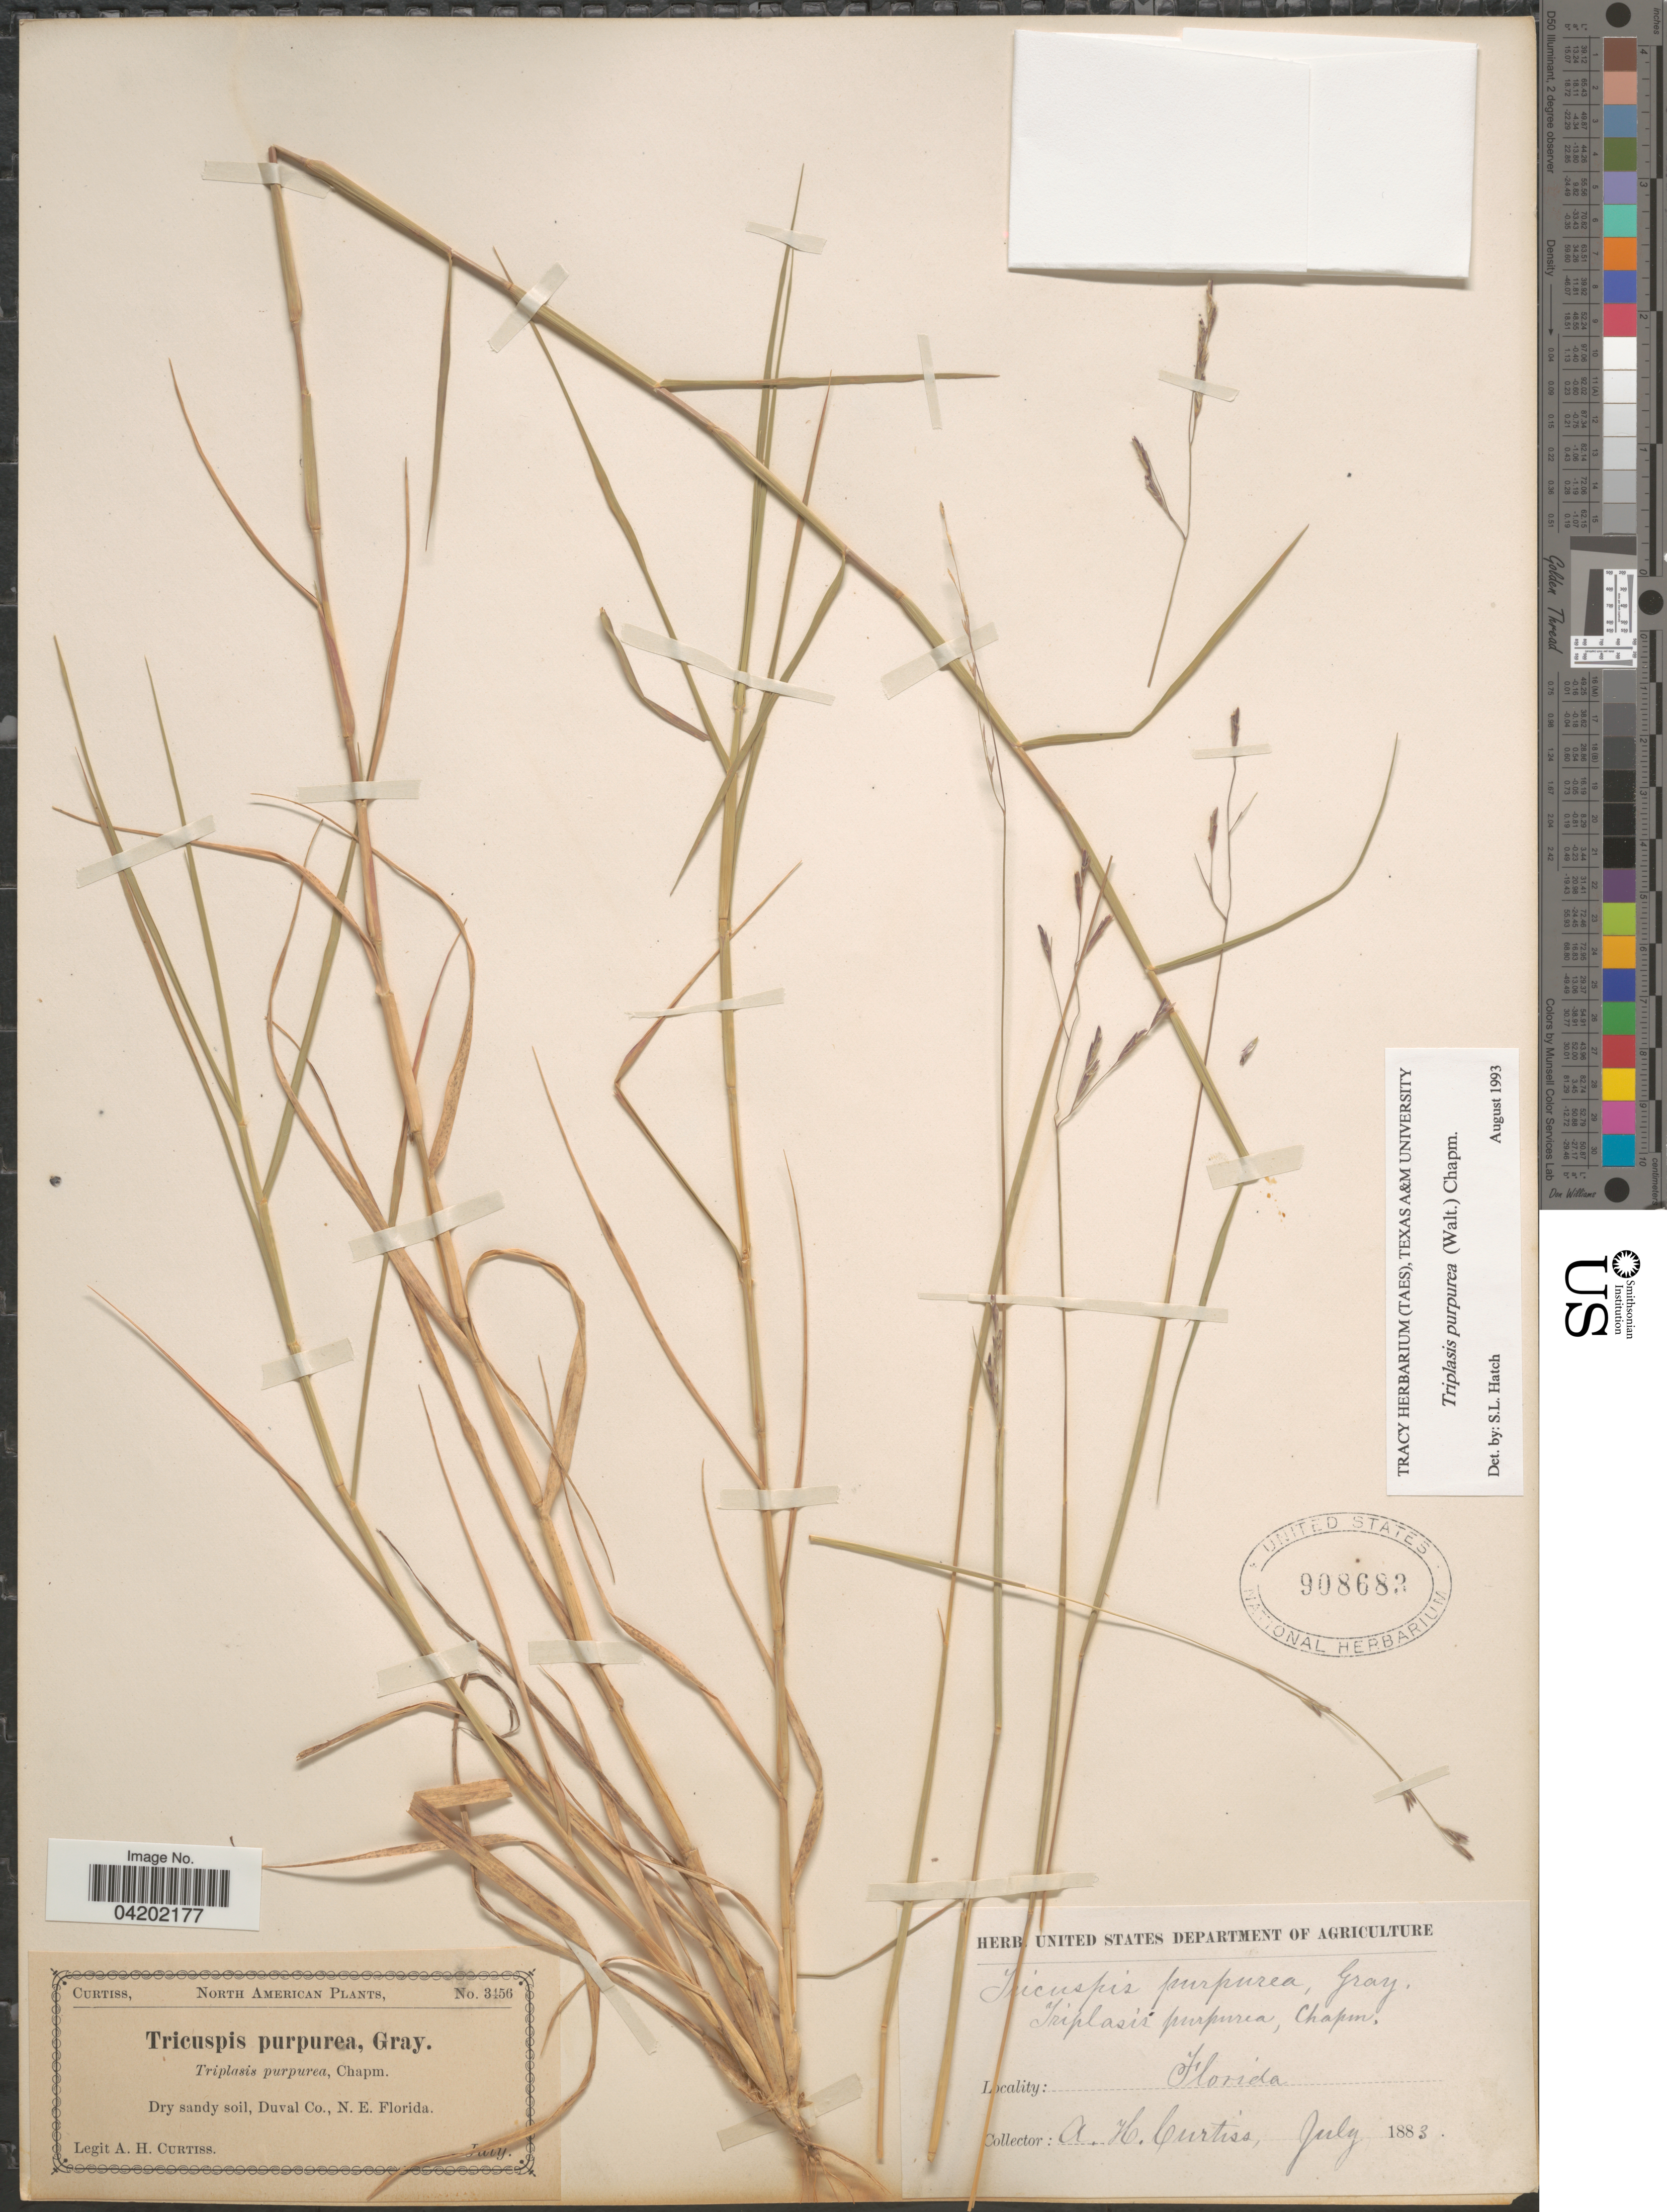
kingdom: Plantae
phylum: Tracheophyta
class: Liliopsida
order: Poales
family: Poaceae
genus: Triplasis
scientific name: Triplasis purpurea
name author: (Walter) Chapm.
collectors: A. H. Curtiss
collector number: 3456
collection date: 1883-07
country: United States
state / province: Florida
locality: Dry sandy soil, Duval Co., N. E. Florida.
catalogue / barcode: US 908683